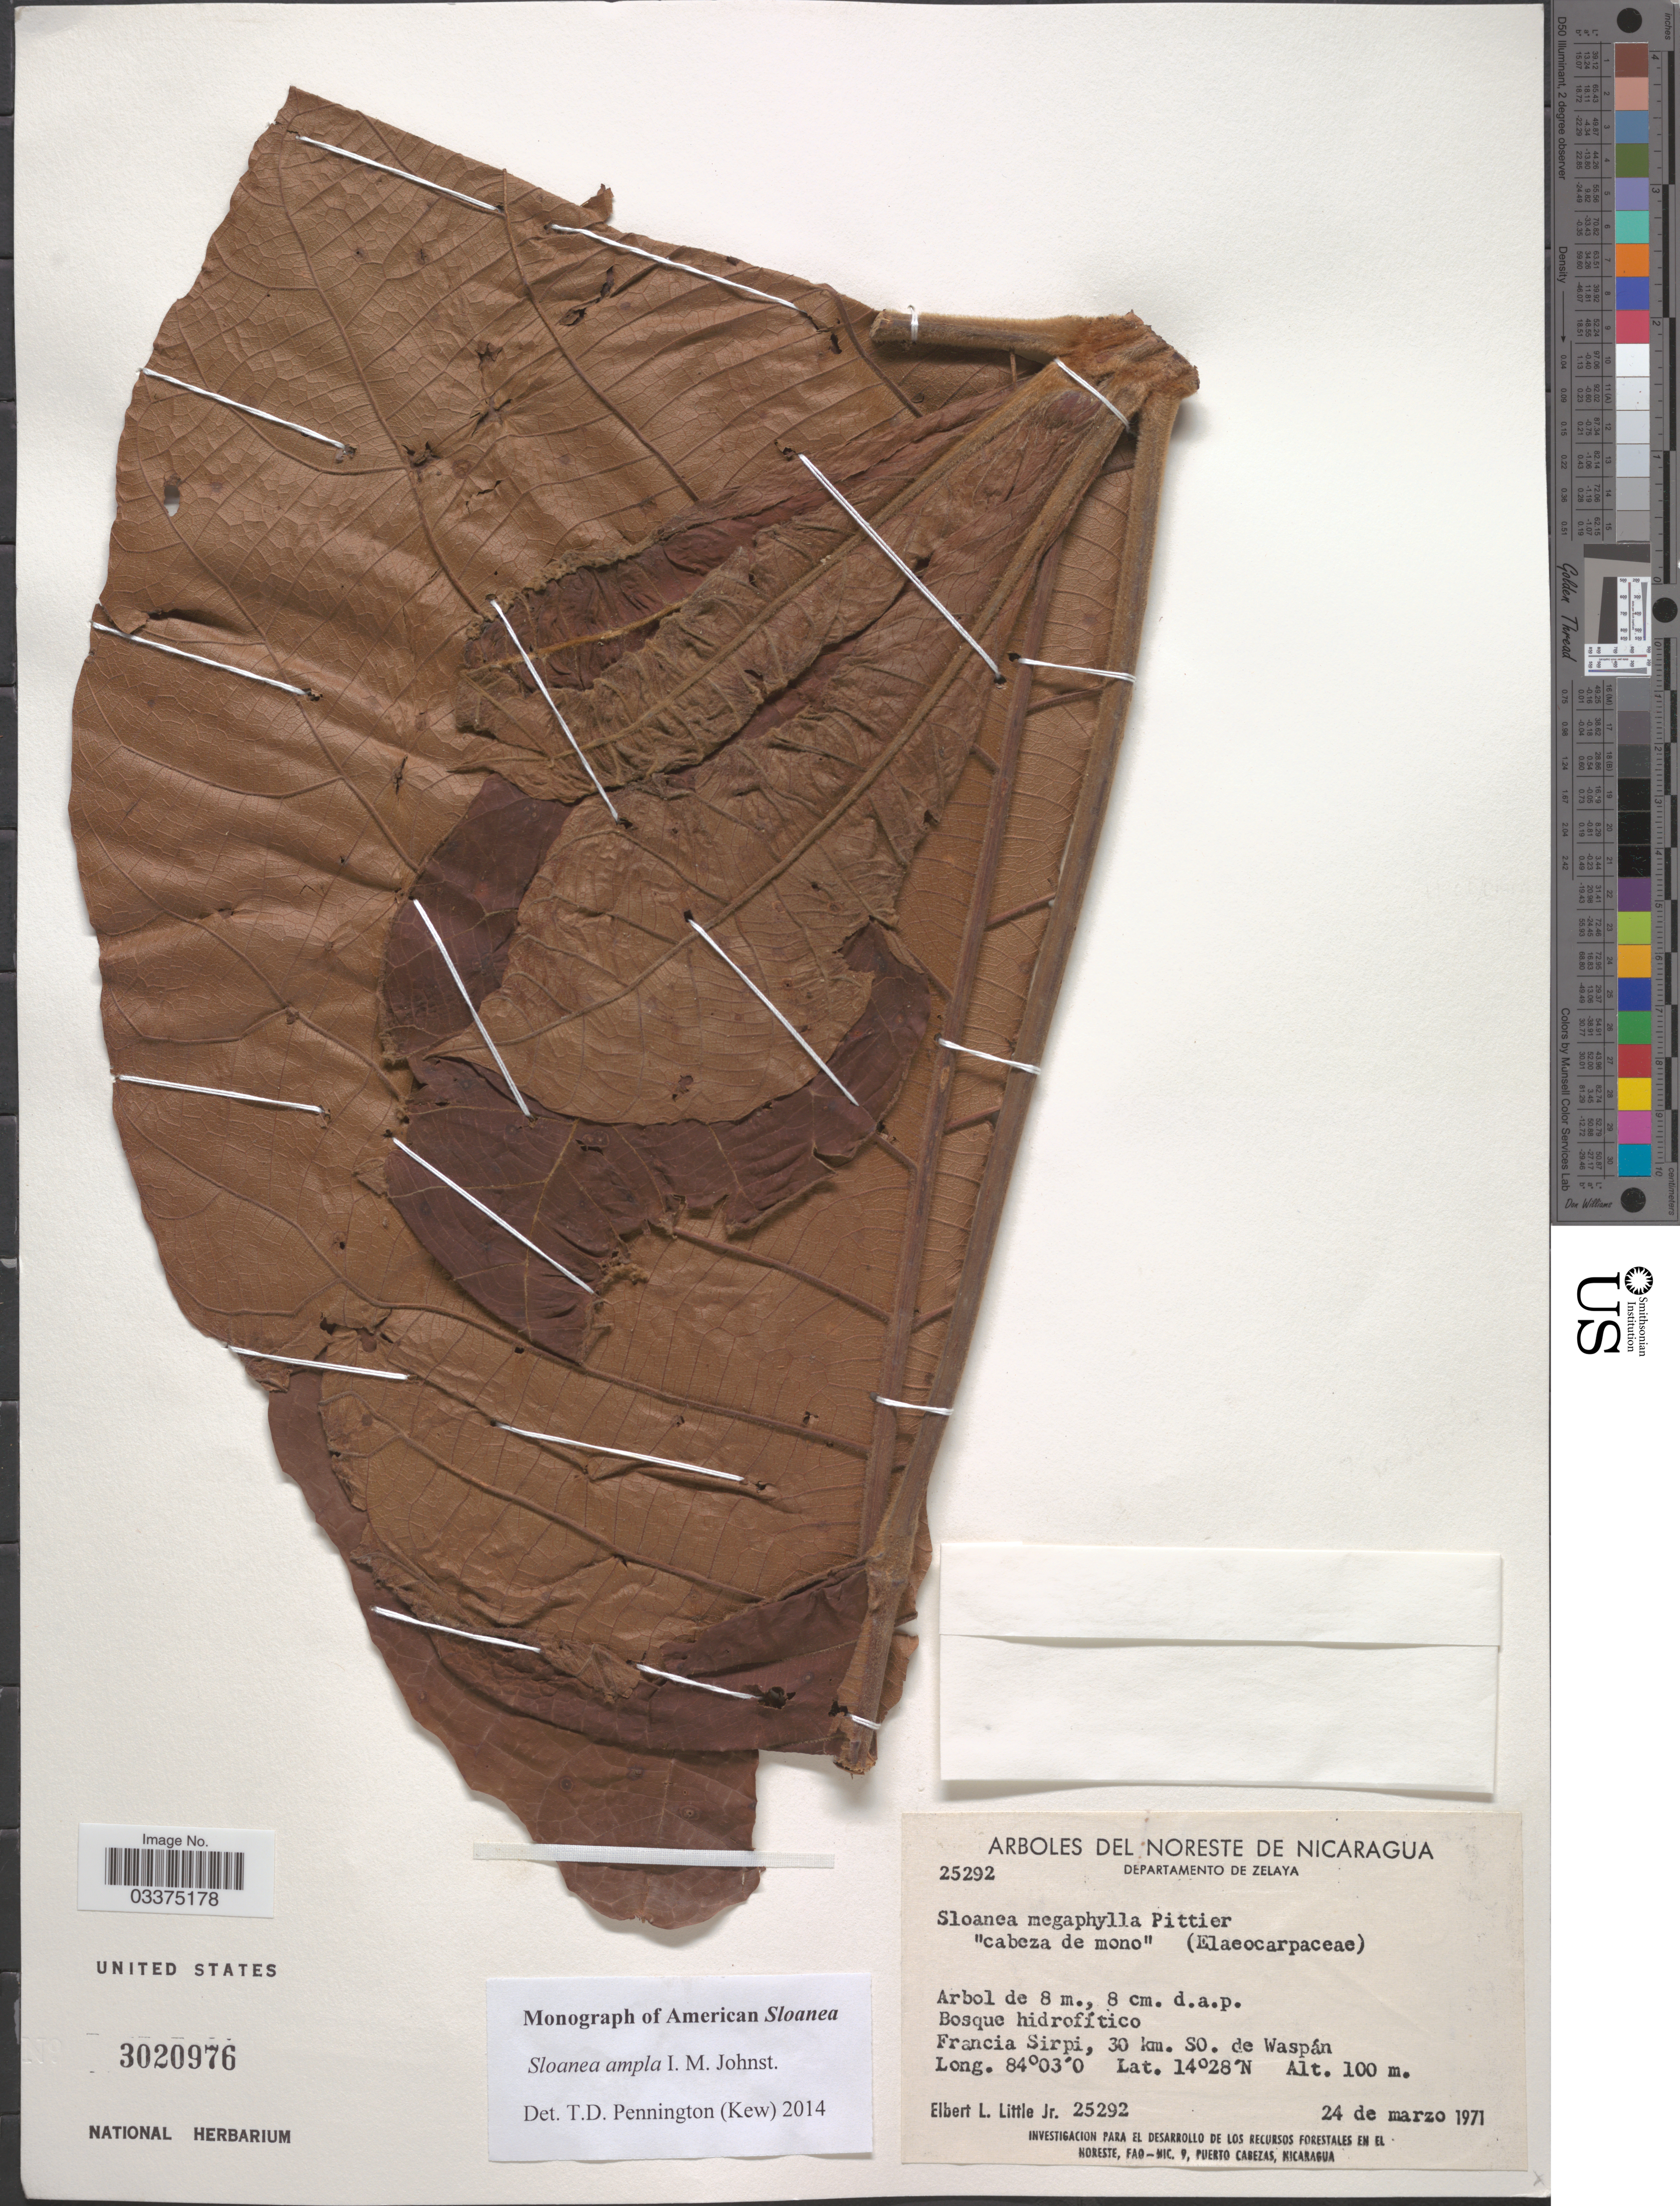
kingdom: Plantae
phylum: Tracheophyta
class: Magnoliopsida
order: Oxalidales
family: Elaeocarpaceae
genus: Sloanea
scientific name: Sloanea ampla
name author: I.M. Johnst.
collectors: E. L. Little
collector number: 25292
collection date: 1971-03-24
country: Nicaragua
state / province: Atlántico Norte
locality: Noreste de Nicaragua. Departamento de Zelaya. Francia Sirpi, 30 km. SO. de Waspán.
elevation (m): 100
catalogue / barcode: US 3020976